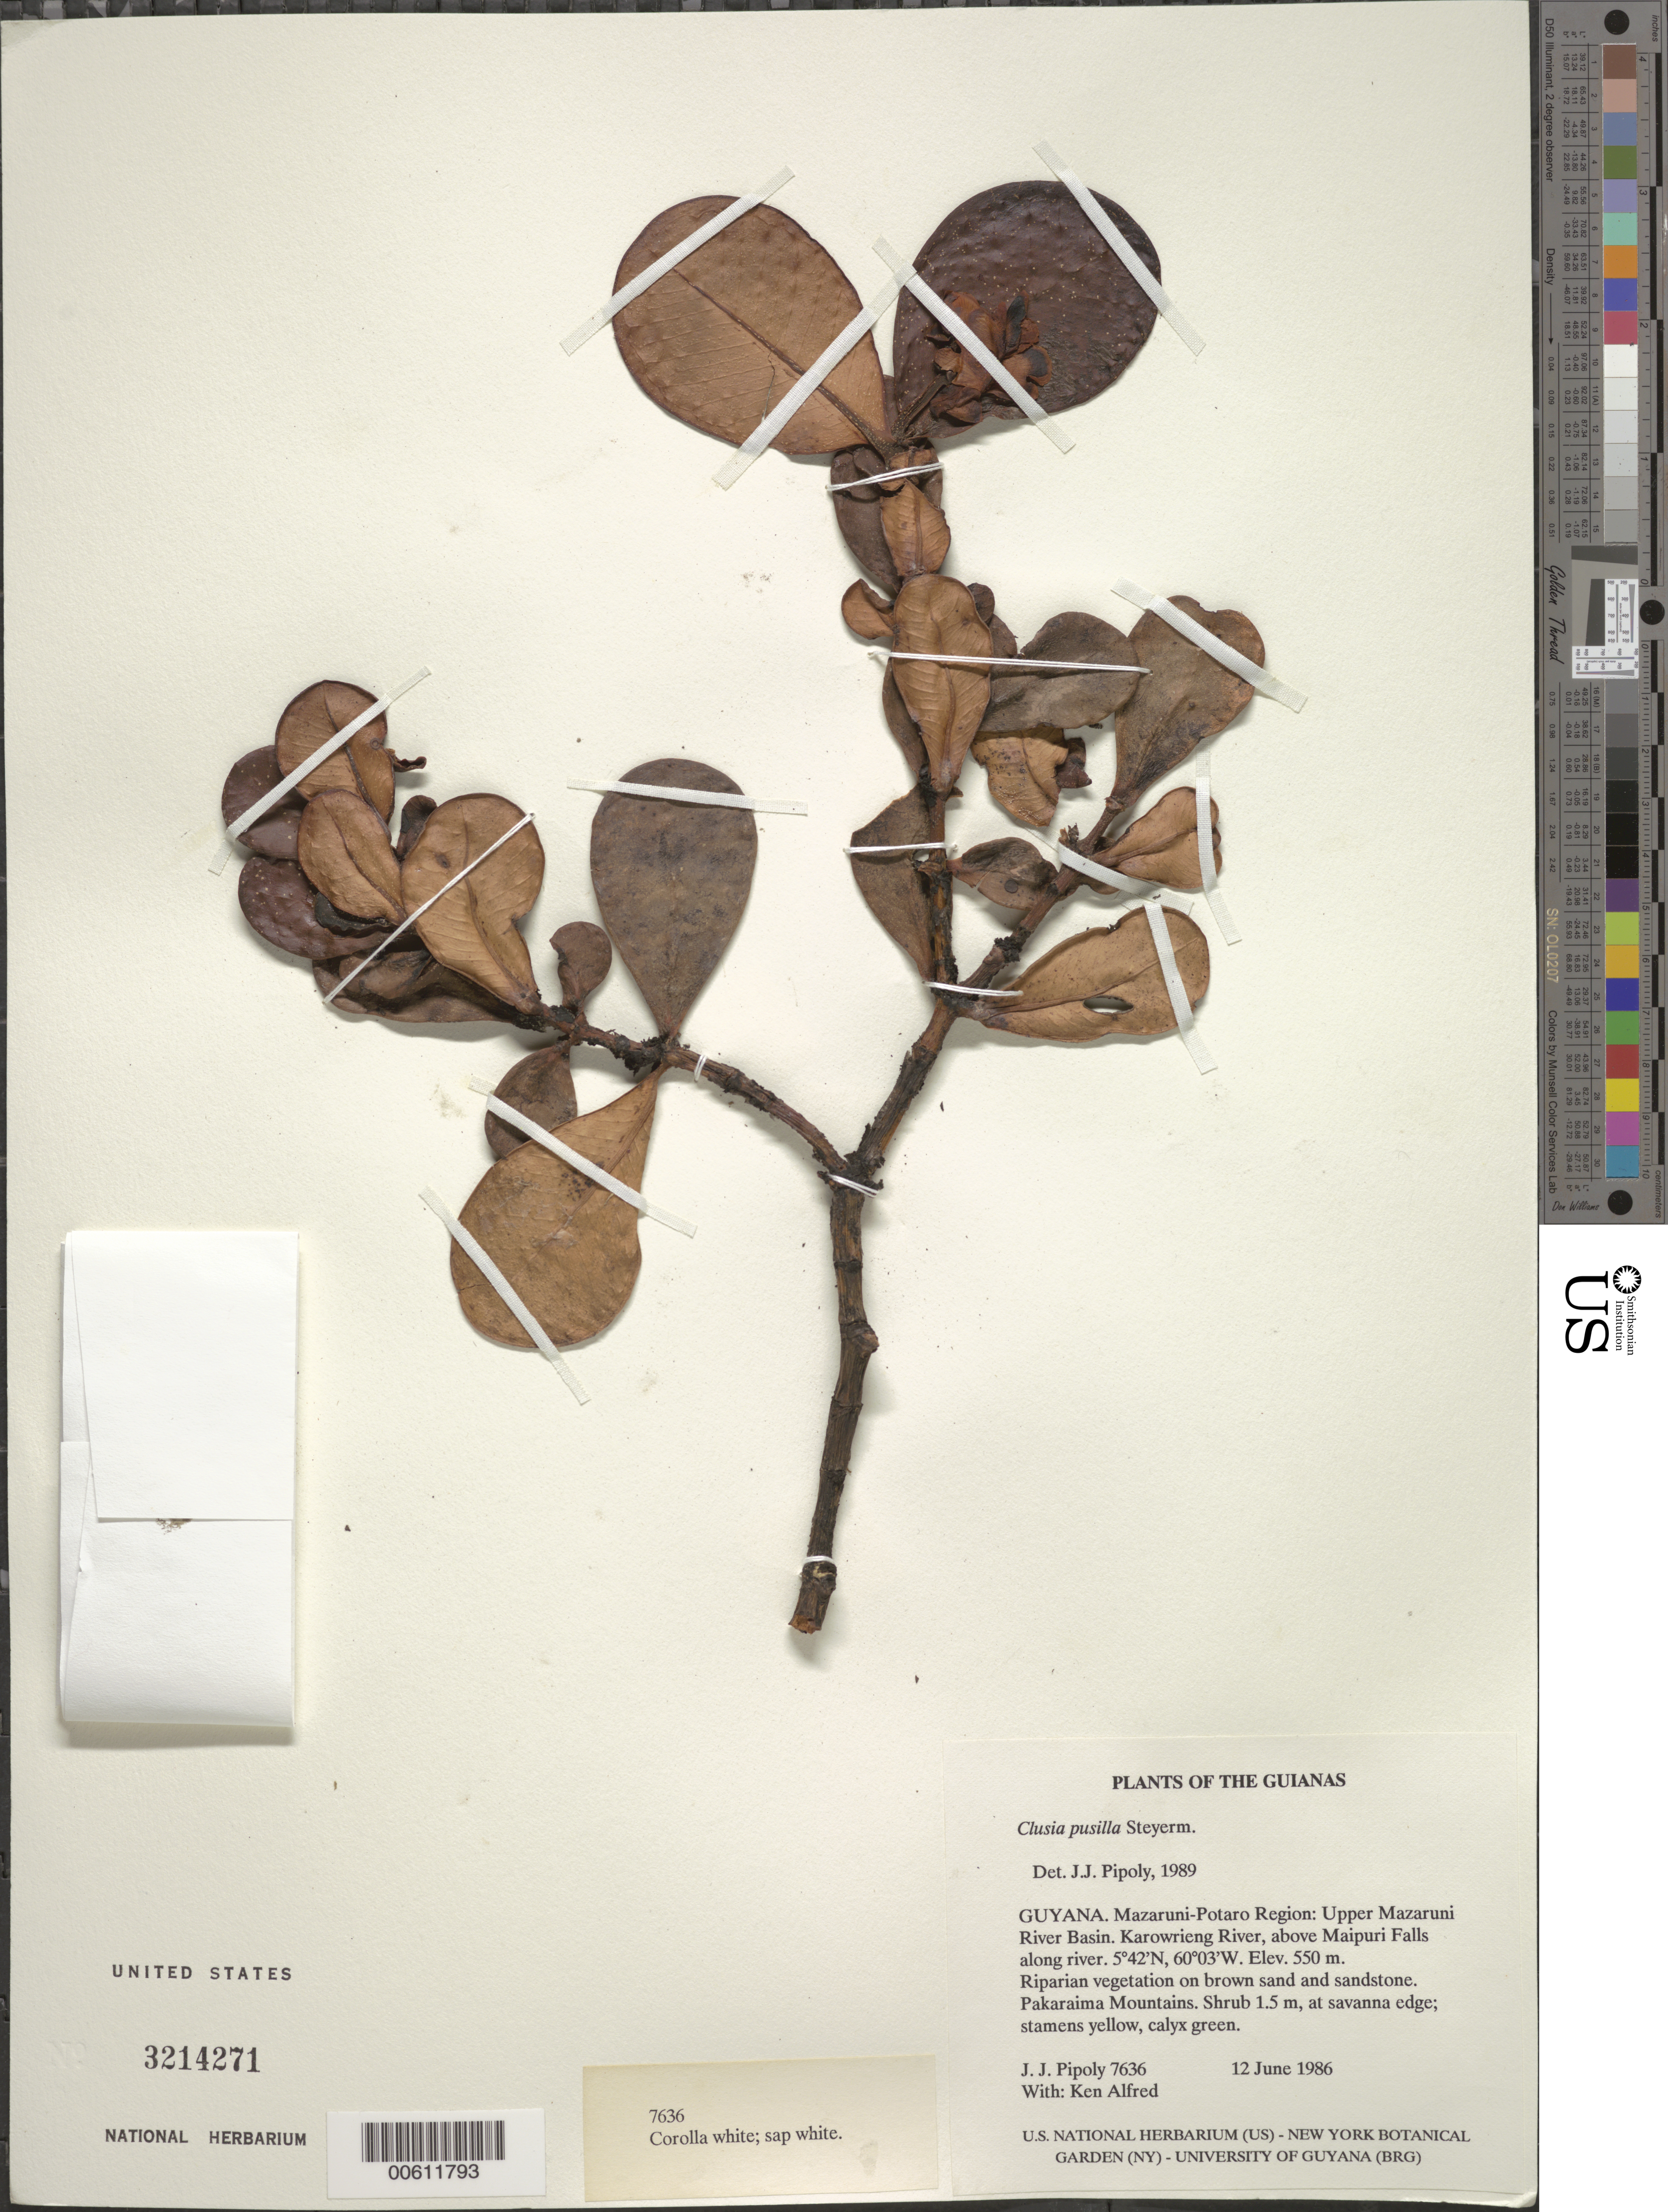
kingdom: Plantae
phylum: Tracheophyta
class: Magnoliopsida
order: Malpighiales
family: Clusiaceae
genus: Clusia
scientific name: Clusia pusilla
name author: Steyerm.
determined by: Pipoly, J. J., III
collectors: J. J. Pipoly & K. Alfred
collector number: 7636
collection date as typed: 12 June 1986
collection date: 1986-06-12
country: Guyana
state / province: Cuyuni-Mazaruni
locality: Pakaraima Mts. Upper Mazaruni River Basin. Karowrieng River, above Maipuri Falls along river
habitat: Riparian vegetation on brown sand and sandstone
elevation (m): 550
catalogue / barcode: US 3214271